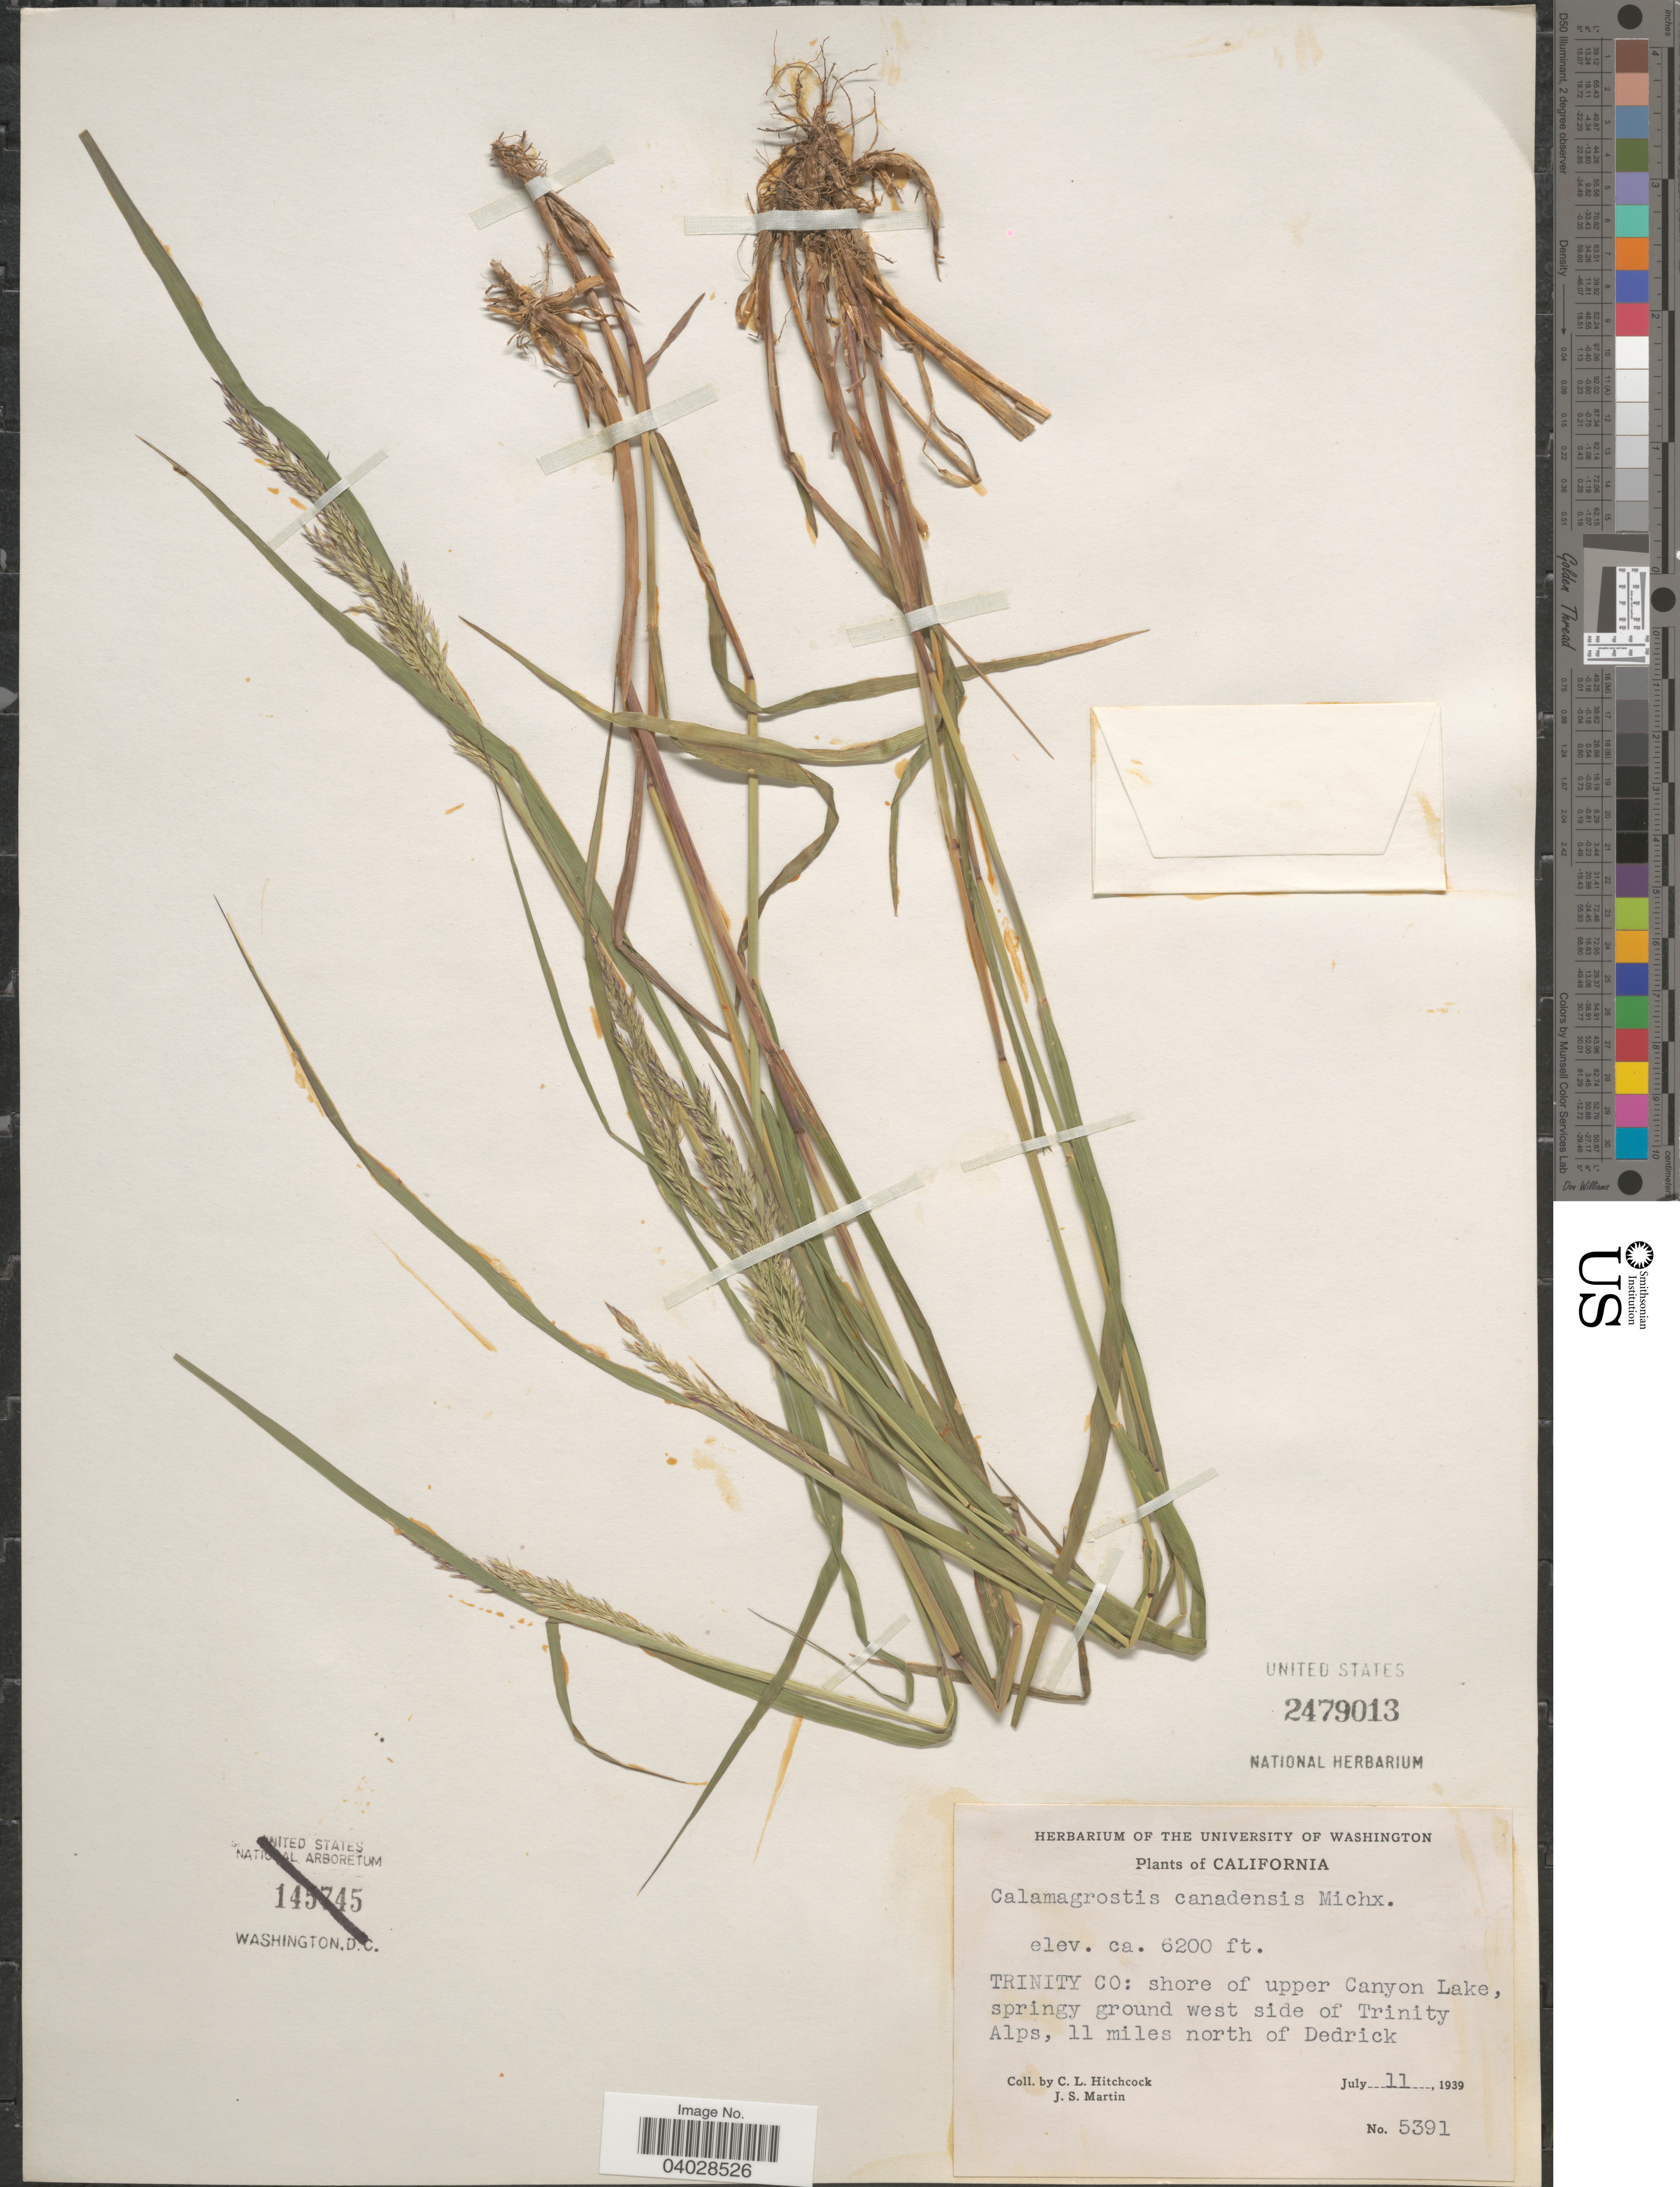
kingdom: Plantae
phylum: Tracheophyta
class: Liliopsida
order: Poales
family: Poaceae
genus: Calamagrostis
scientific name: Calamagrostis canadensis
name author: (Michx.) P. Beauv.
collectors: C. L. Hitchcock & J. S. Martin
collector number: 5391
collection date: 1939-07-11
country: United States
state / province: California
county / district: Trinity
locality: Trinity Co: shore of upper Canyon Lake, springy ground west side of Trinity Alps, 11 miles north of Dedrick.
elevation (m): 1890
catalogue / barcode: US 2479013